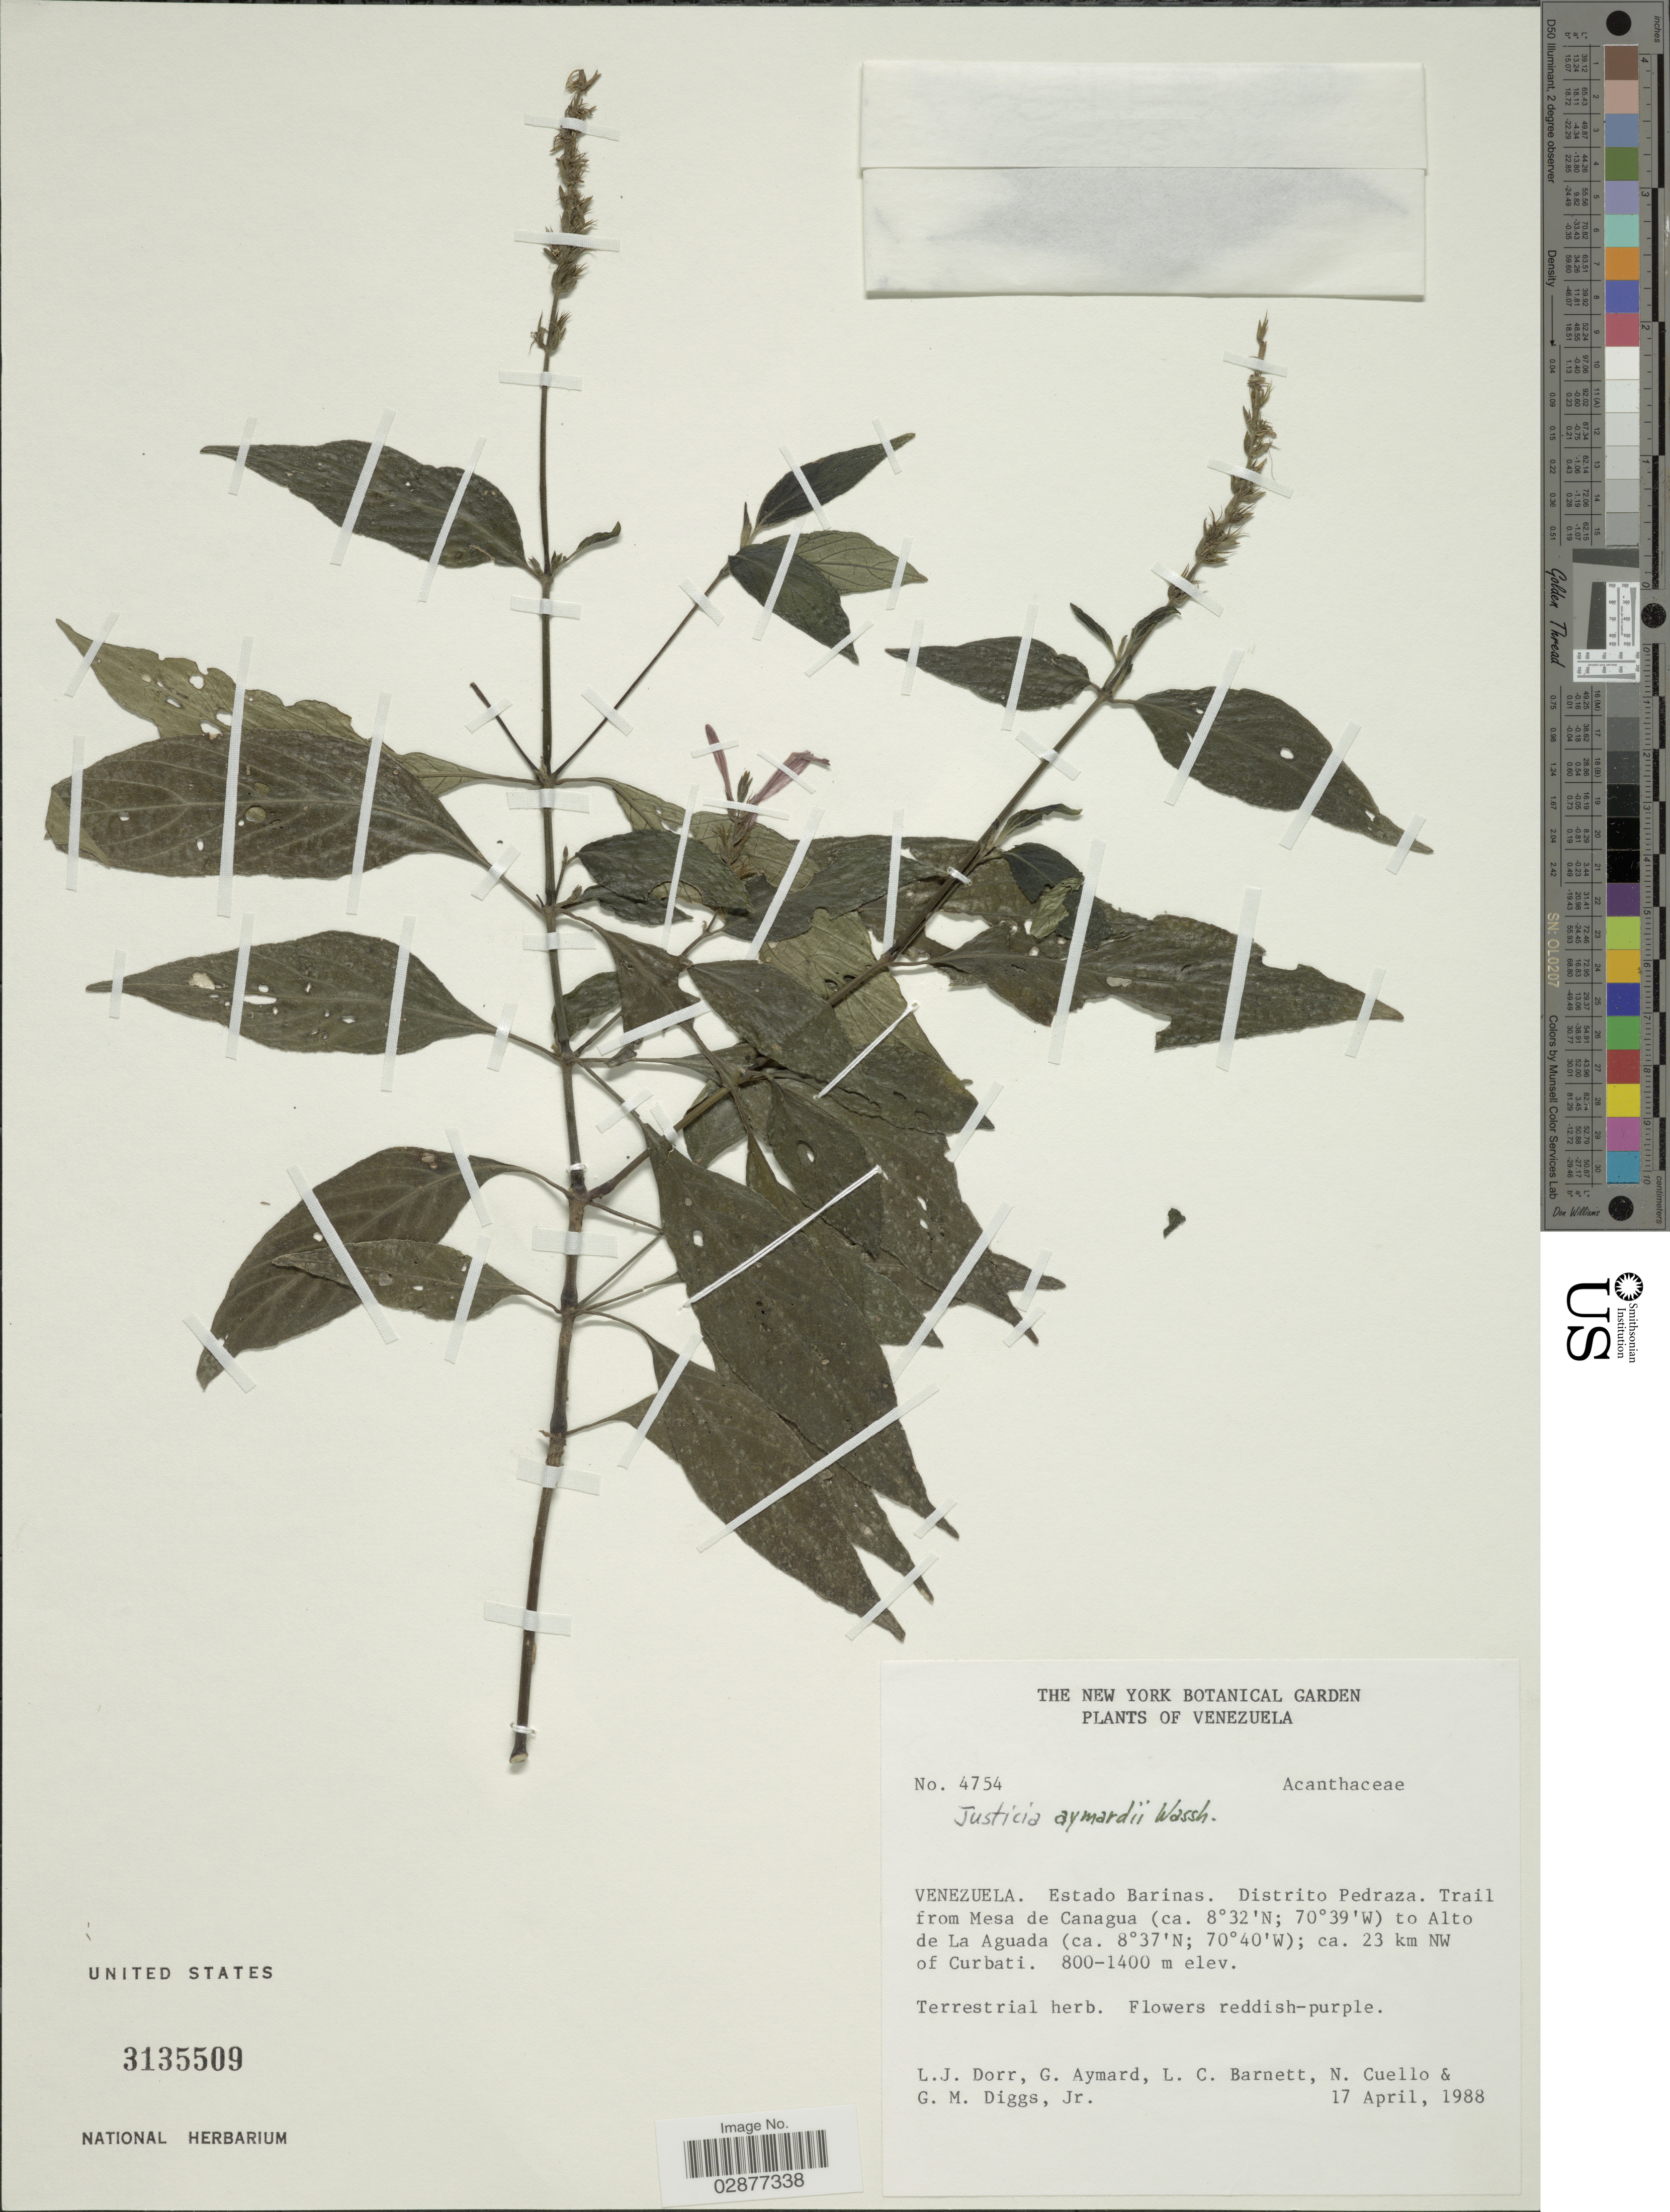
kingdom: Plantae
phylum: Tracheophyta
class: Magnoliopsida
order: Lamiales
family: Acanthaceae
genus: Justicia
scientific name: Justicia aymardii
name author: Wassh.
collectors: L. J. Dorr, G. A. Aymard, L. C. Barnett, N. L. Cuello & G. Diggs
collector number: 4754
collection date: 1988-04-17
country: Venezuela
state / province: Barinas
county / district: Pedraza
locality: Trail from Mesa de Canagua to Alto de La Aguada; ca. 23 km NW of Curbati.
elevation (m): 800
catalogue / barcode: US 3135509